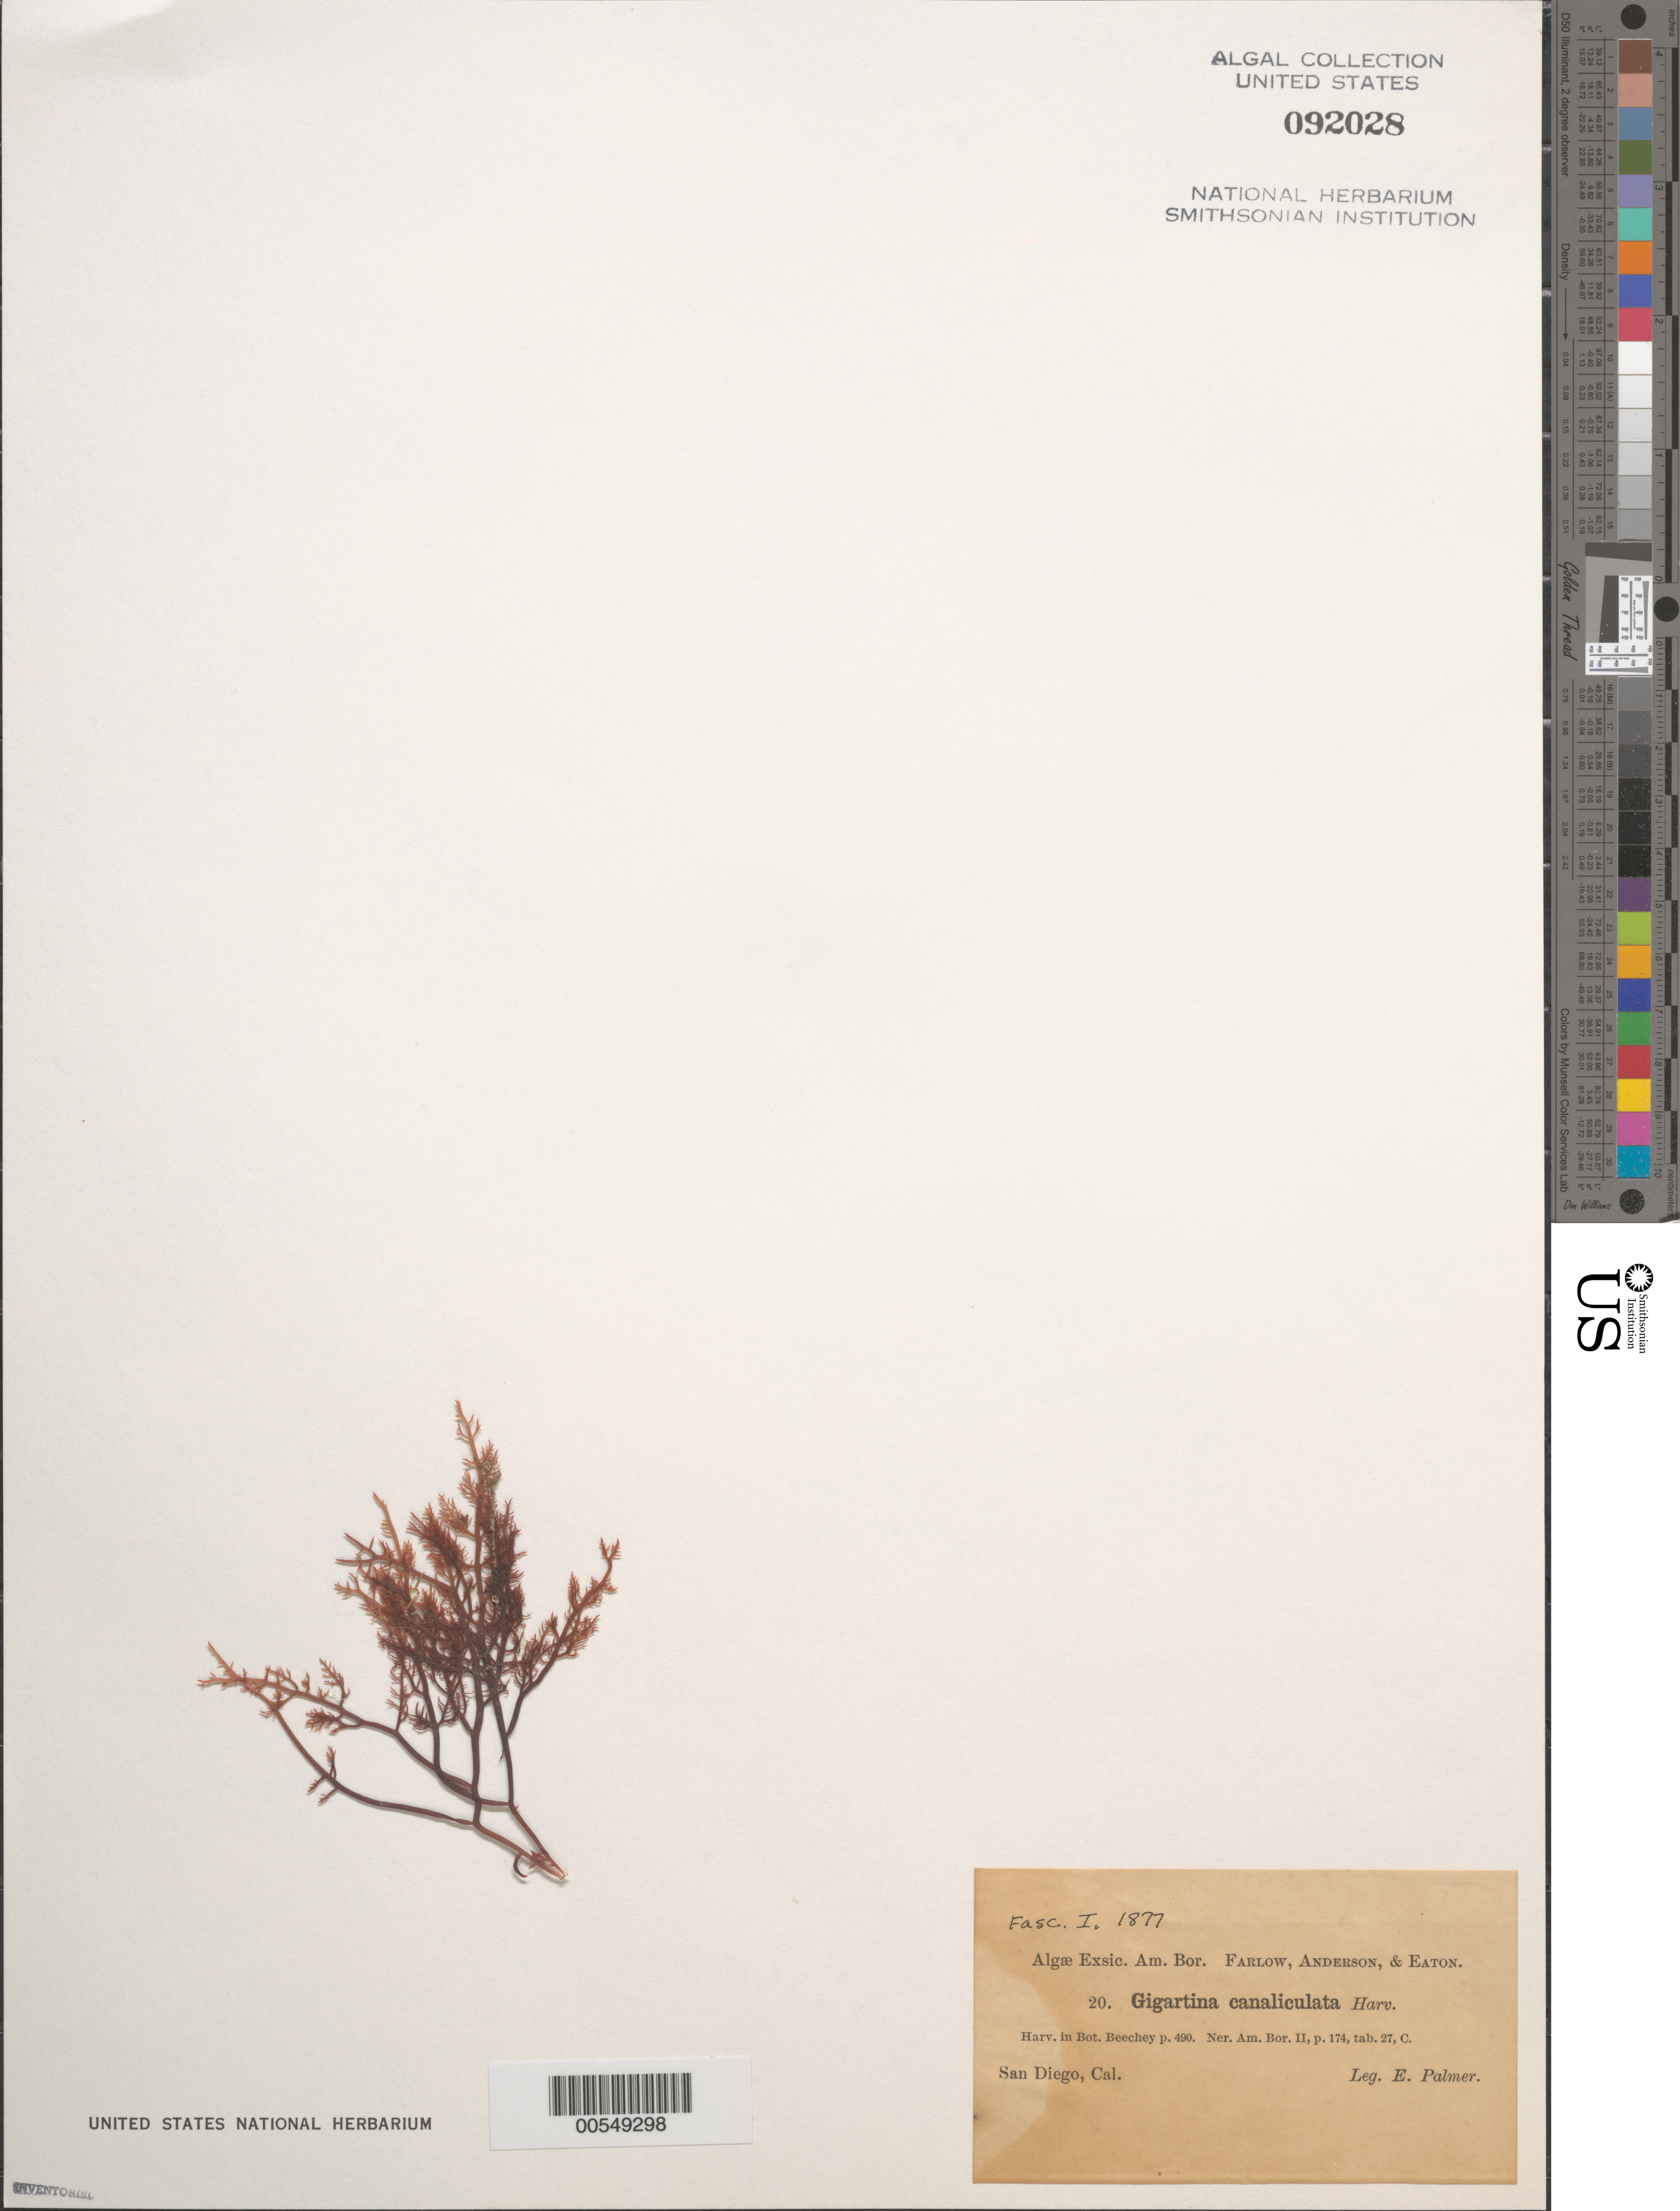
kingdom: Plantae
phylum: Rhodophyta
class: Florideophyceae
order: Gigartinales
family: Gigartinaceae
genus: Chondracanthus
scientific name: Chondracanthus canaliculatus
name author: (Harv.) Guiry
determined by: Algae name updating Project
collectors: E. Palmer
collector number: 20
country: United States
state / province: California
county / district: San Diego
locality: San Diego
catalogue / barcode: US 92028